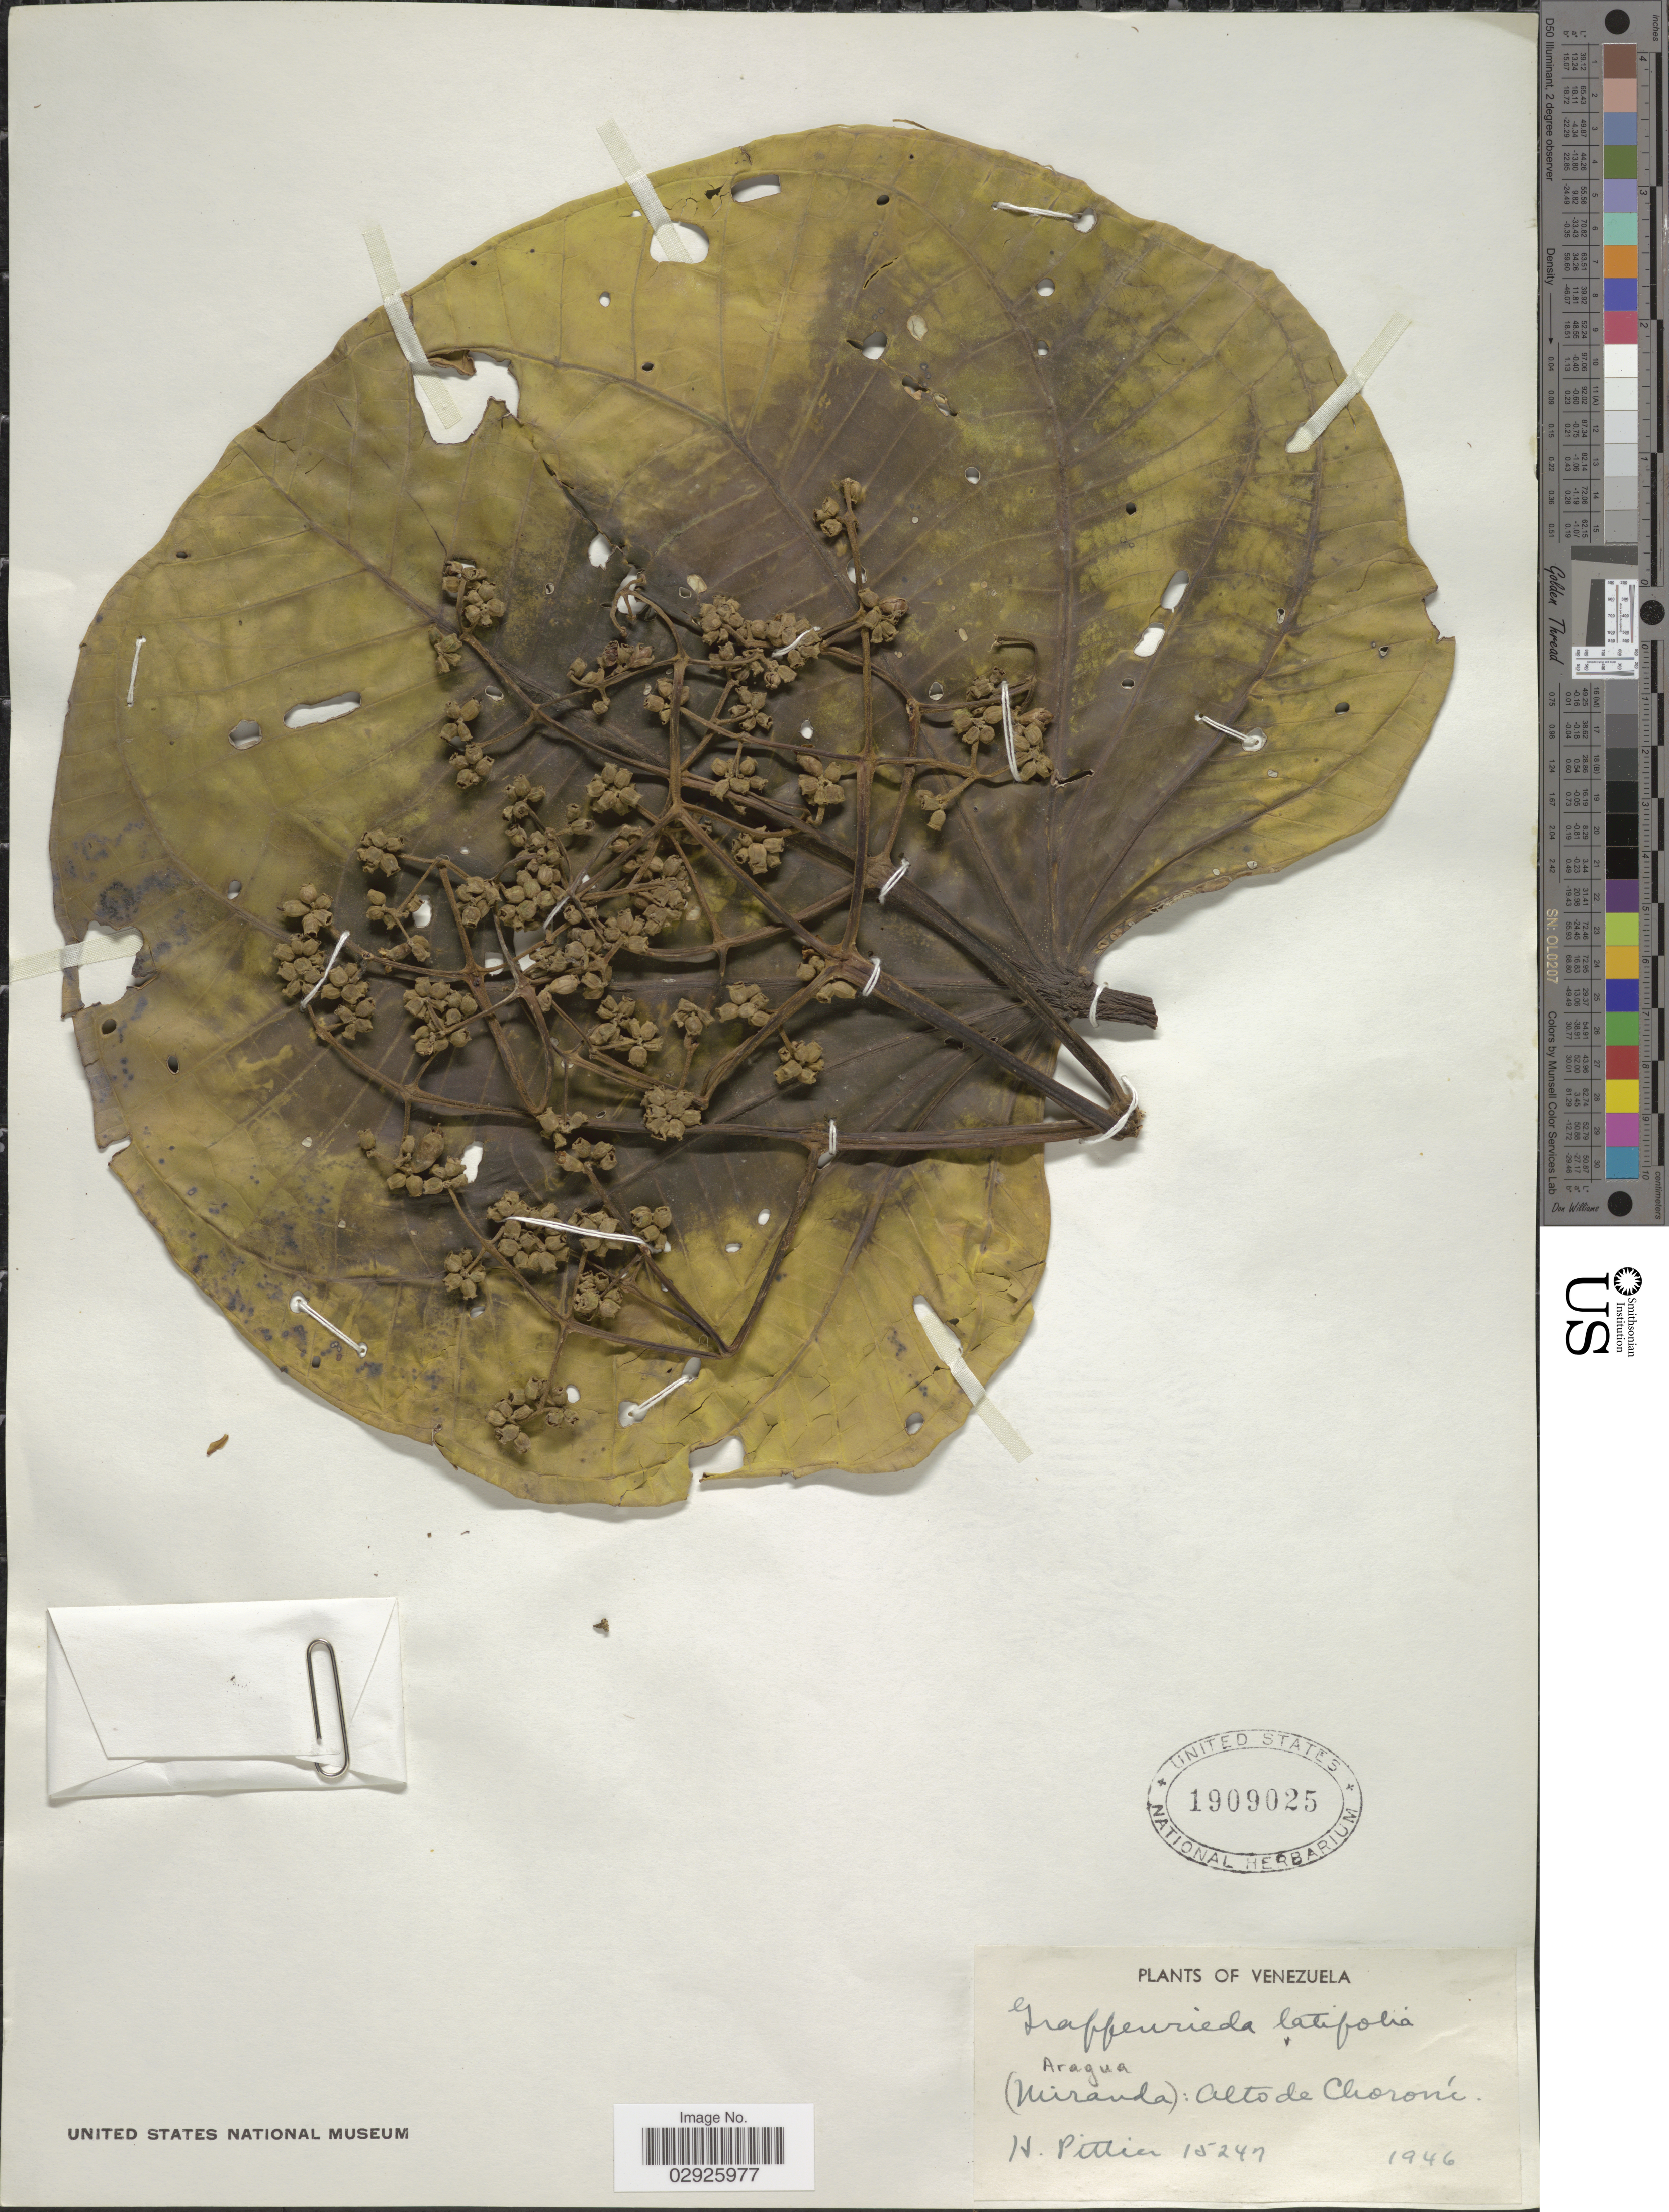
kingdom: Plantae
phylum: Tracheophyta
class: Magnoliopsida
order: Myrtales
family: Melastomataceae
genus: Graffenrieda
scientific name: Graffenrieda latifolia subsp. latifolia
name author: (Naudin) Triana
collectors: H. F. Pittier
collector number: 15247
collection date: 1946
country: Venezuela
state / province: Aragua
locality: Alto de Choroní.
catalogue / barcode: US 1909025